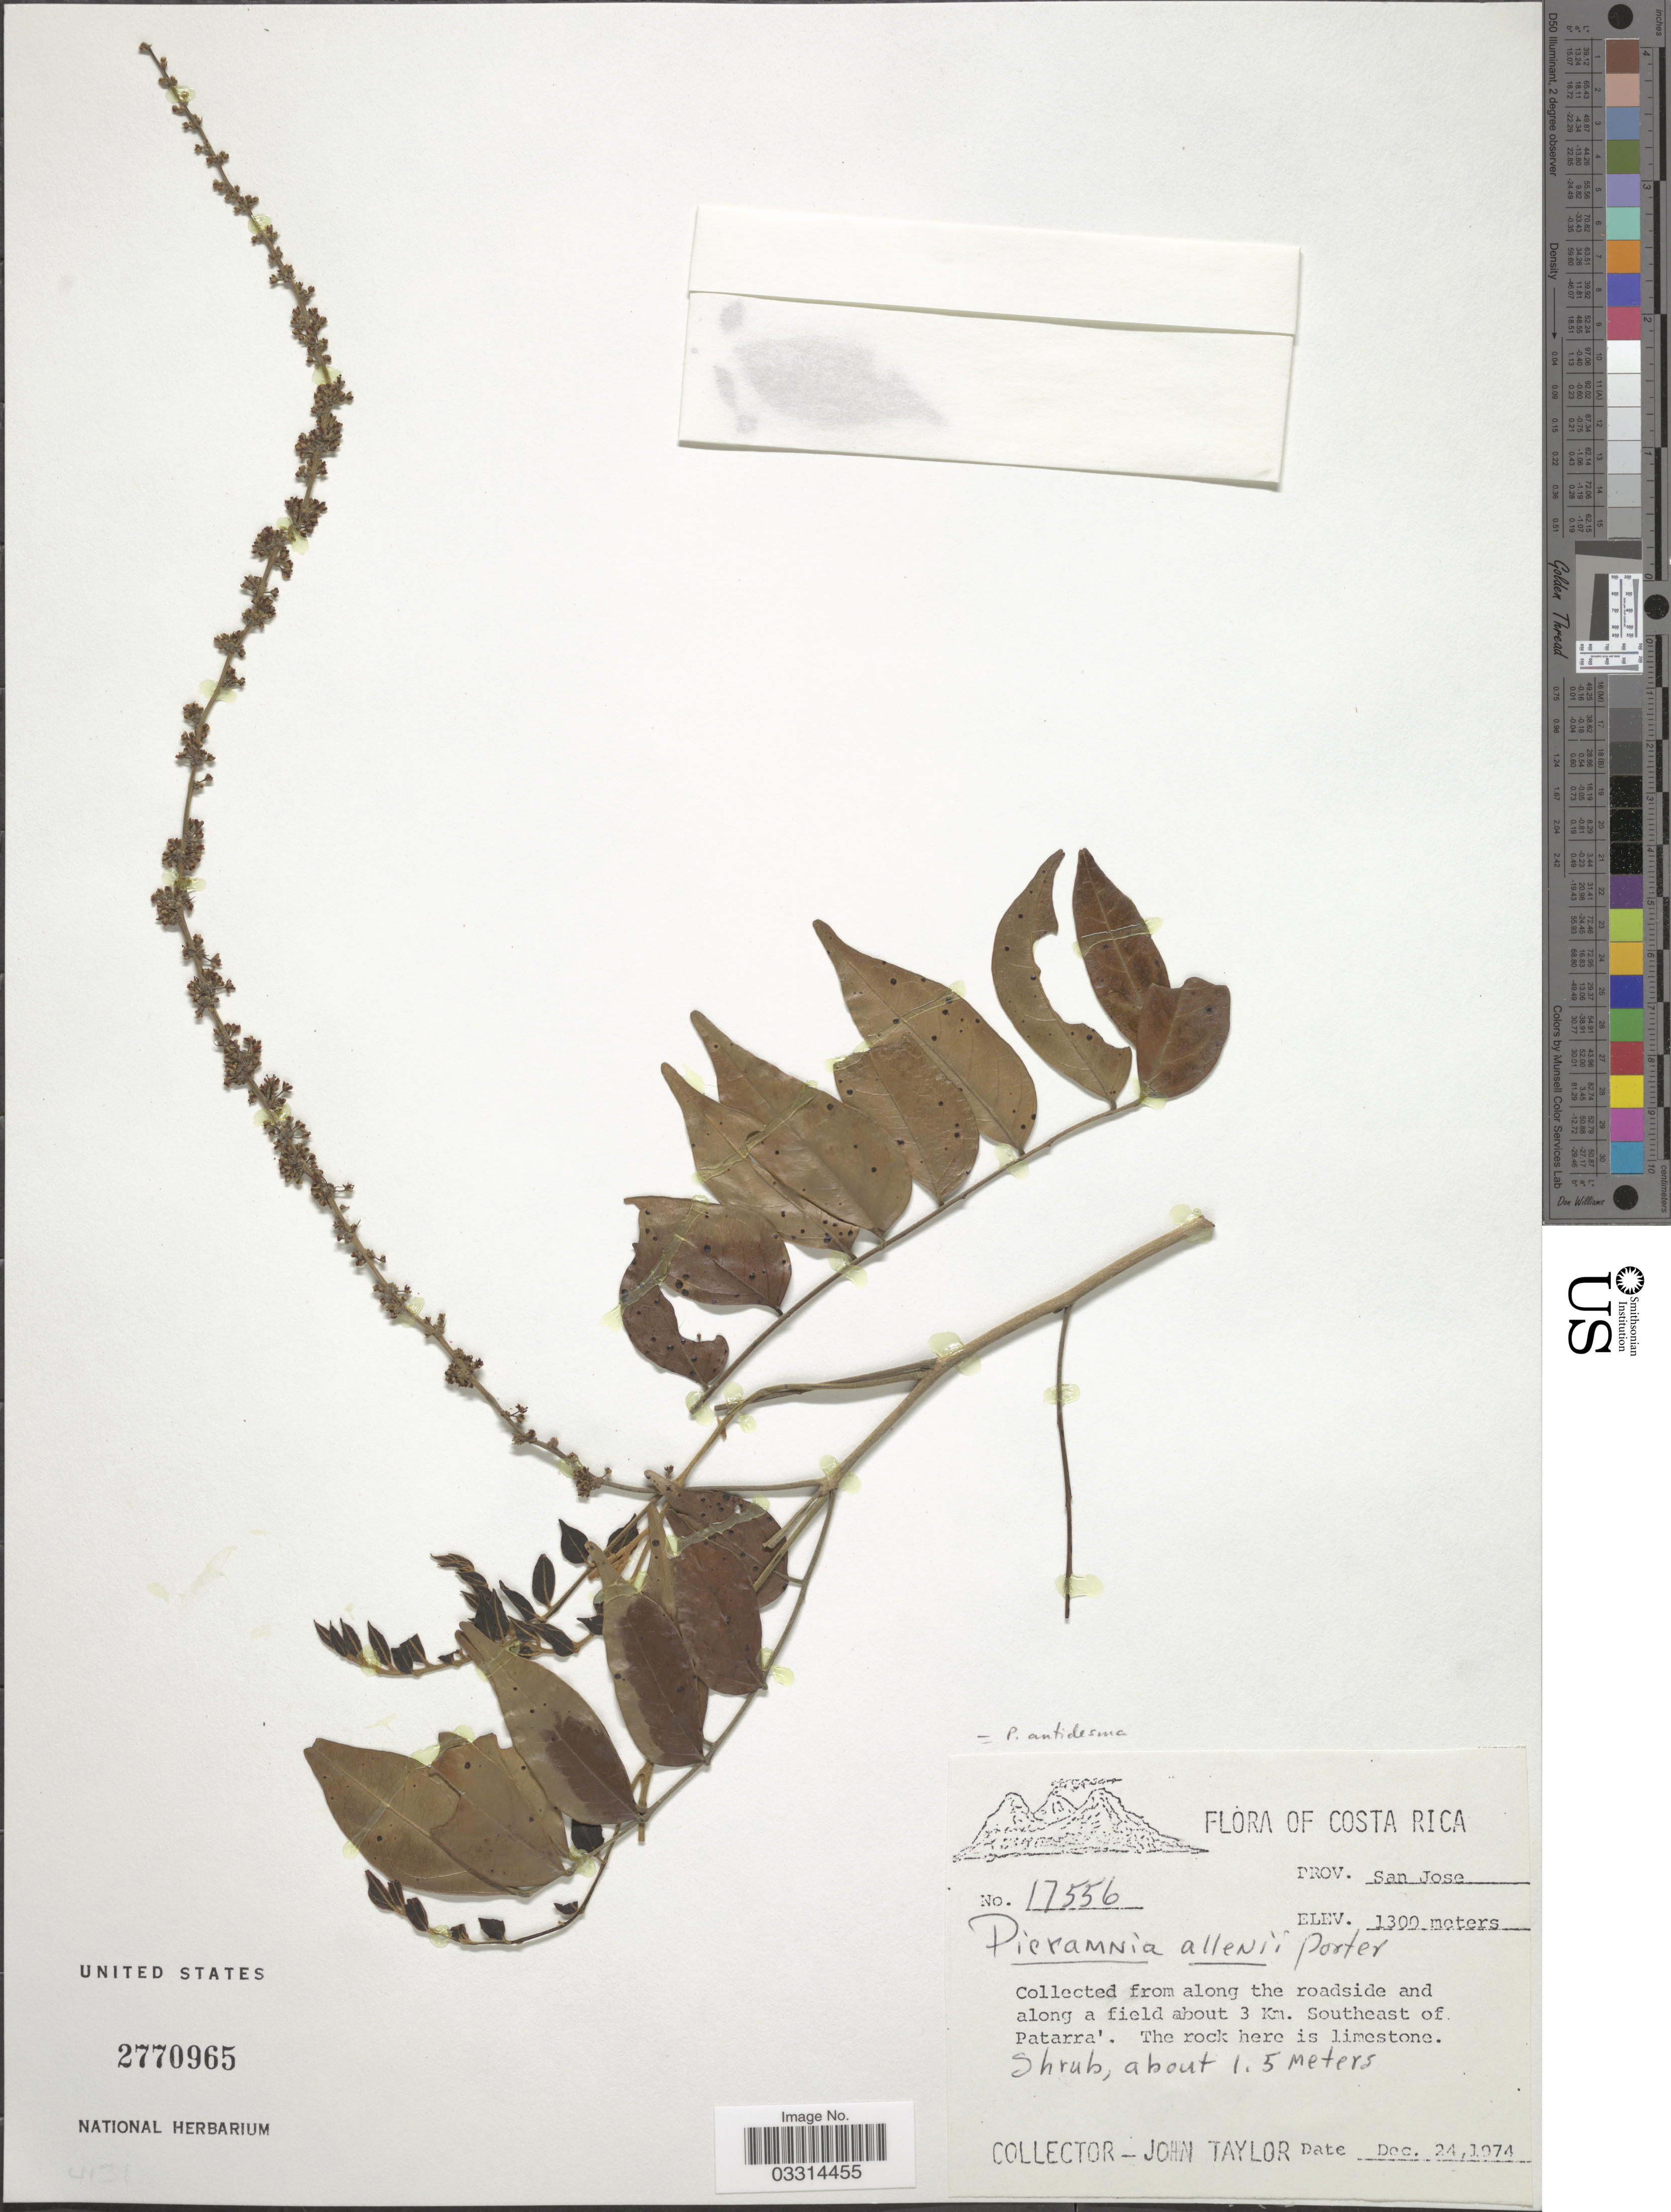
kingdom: Plantae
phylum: Tracheophyta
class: Magnoliopsida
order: Picramniales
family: Picramniaceae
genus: Picramnia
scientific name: Picramnia antidesma subsp. antidesma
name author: Sw.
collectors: J. Taylor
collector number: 17556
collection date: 1974-12-24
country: Costa Rica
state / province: San José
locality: Along the roadside and along a field about 3 Km. Southeast of Patarra'.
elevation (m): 1300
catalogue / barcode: US 2770965